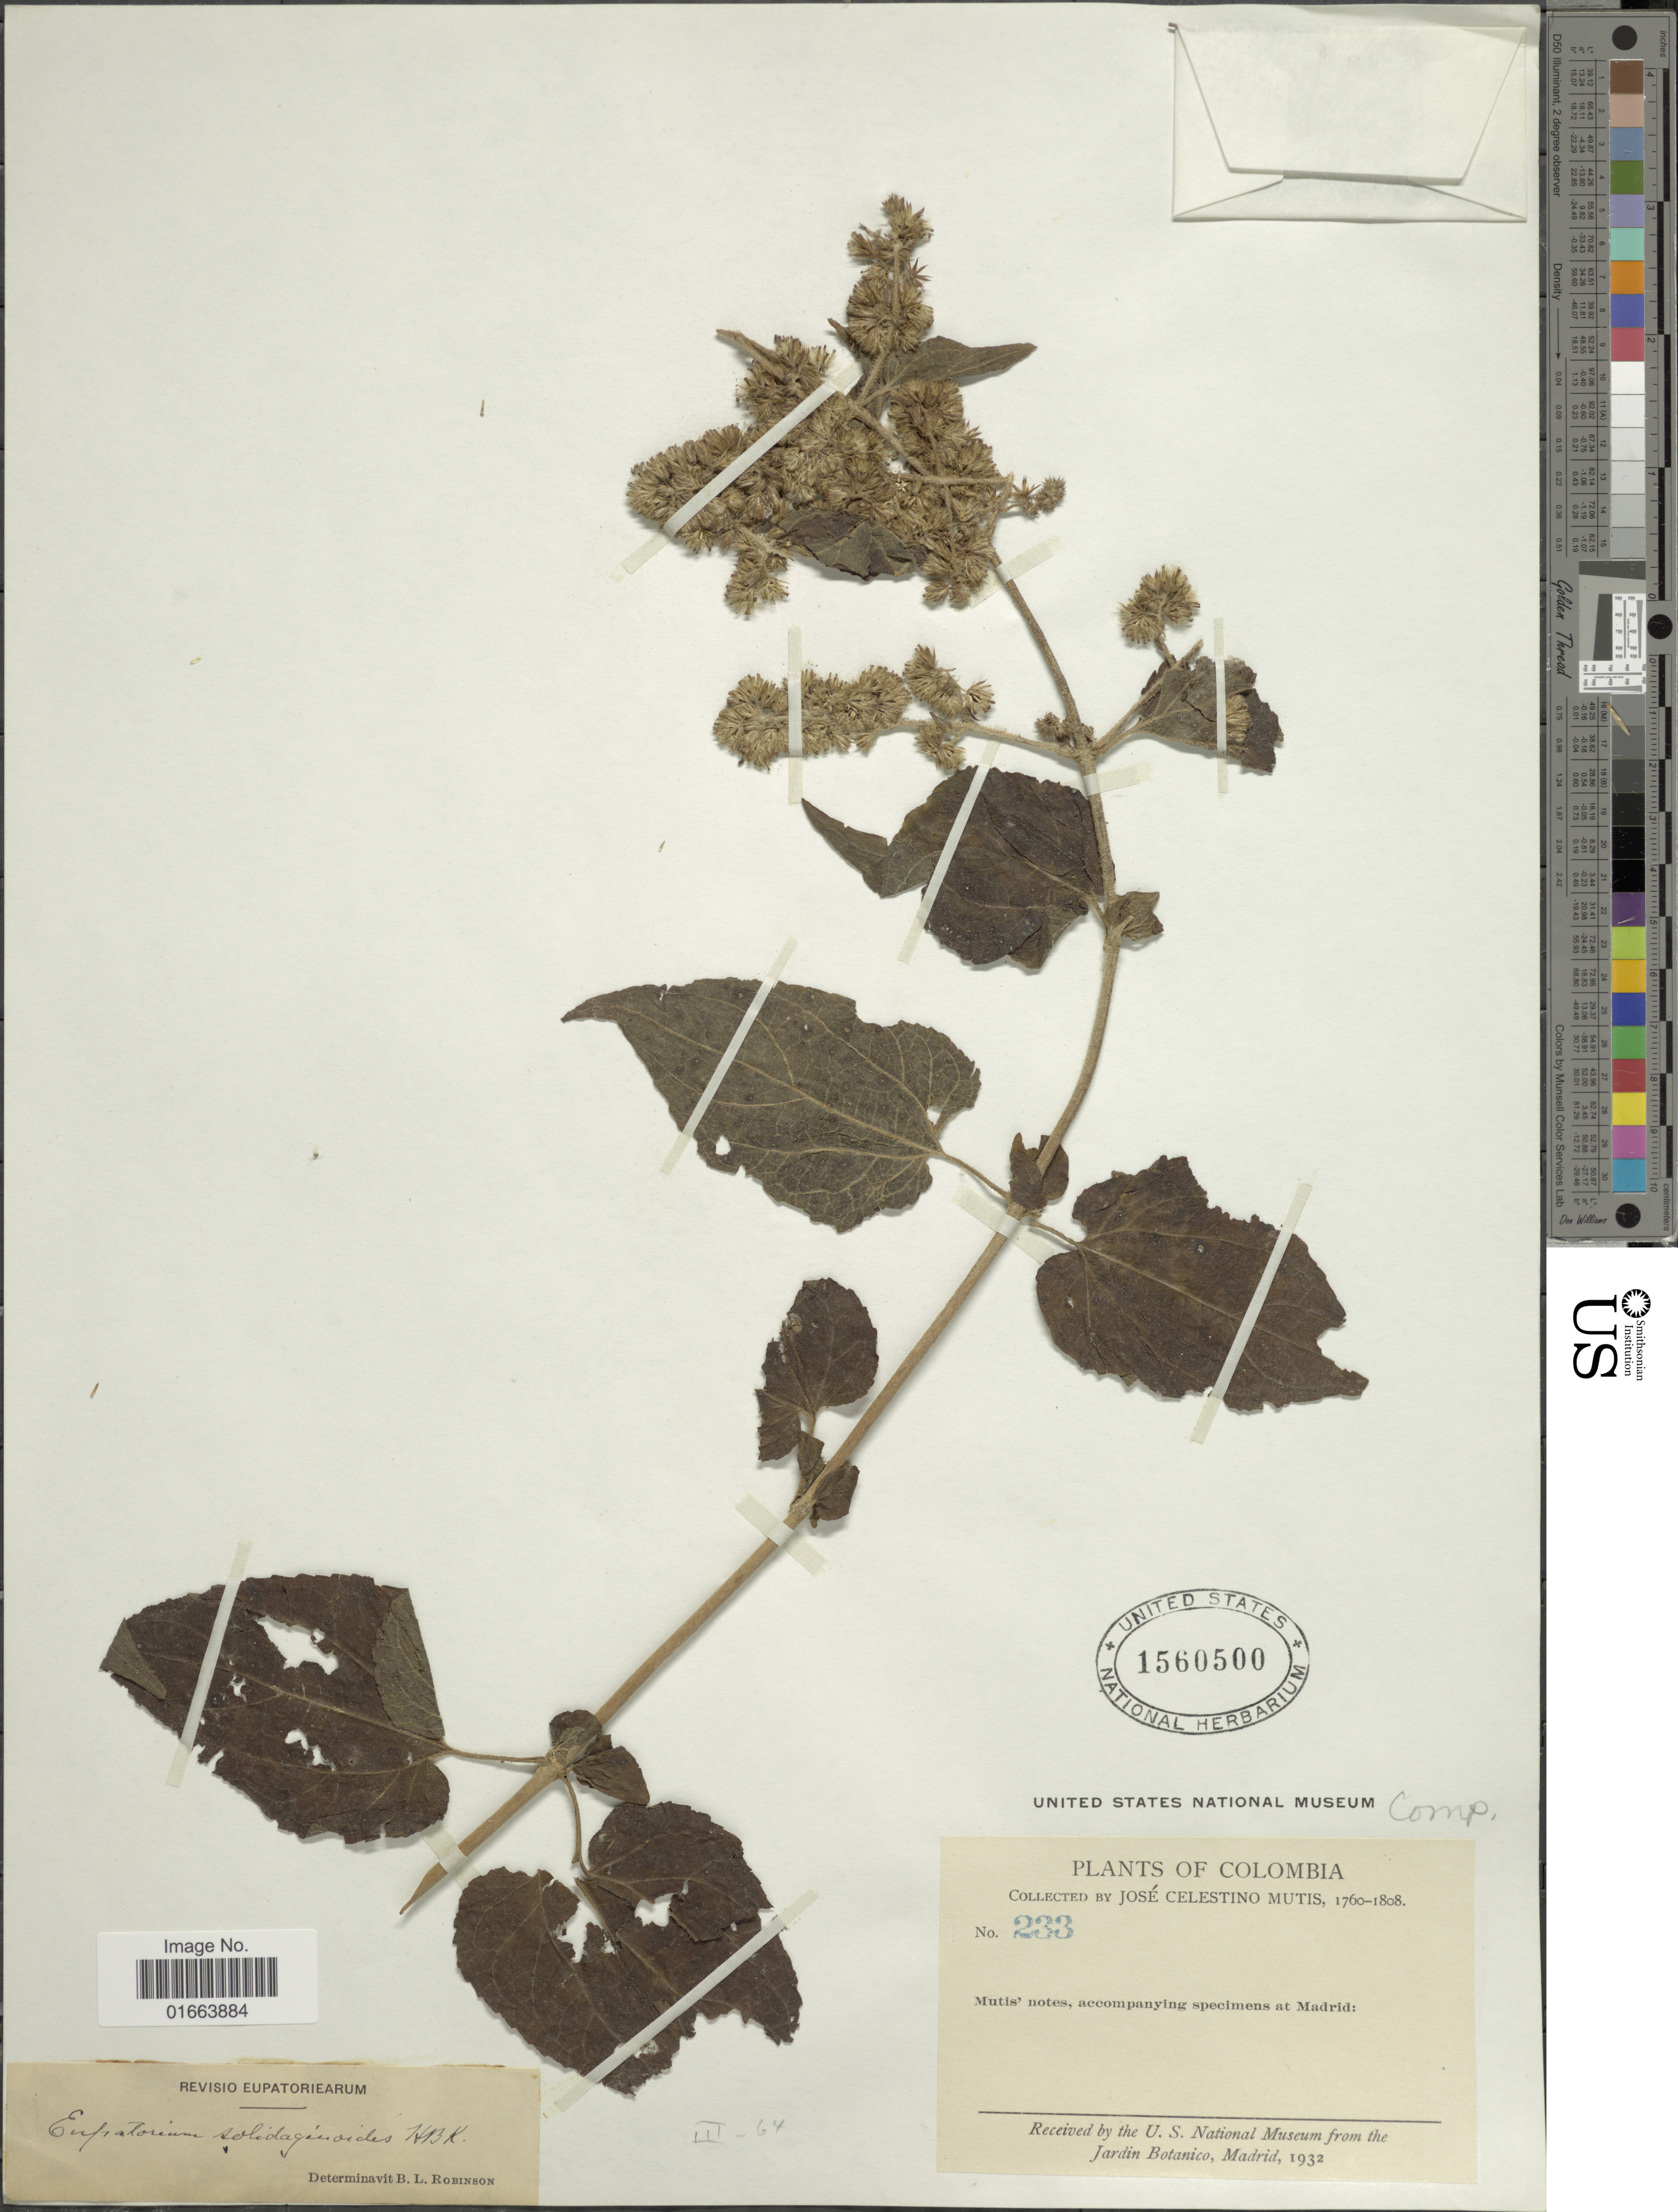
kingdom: Plantae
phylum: Tracheophyta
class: Magnoliopsida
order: Asterales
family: Asteraceae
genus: Koanophyllon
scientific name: Koanophyllon solidaginoides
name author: (Kunth) R.M. King & H. Rob.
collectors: J. C. B. Mutis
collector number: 233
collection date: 1760/1808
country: Colombia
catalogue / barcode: US 1560500